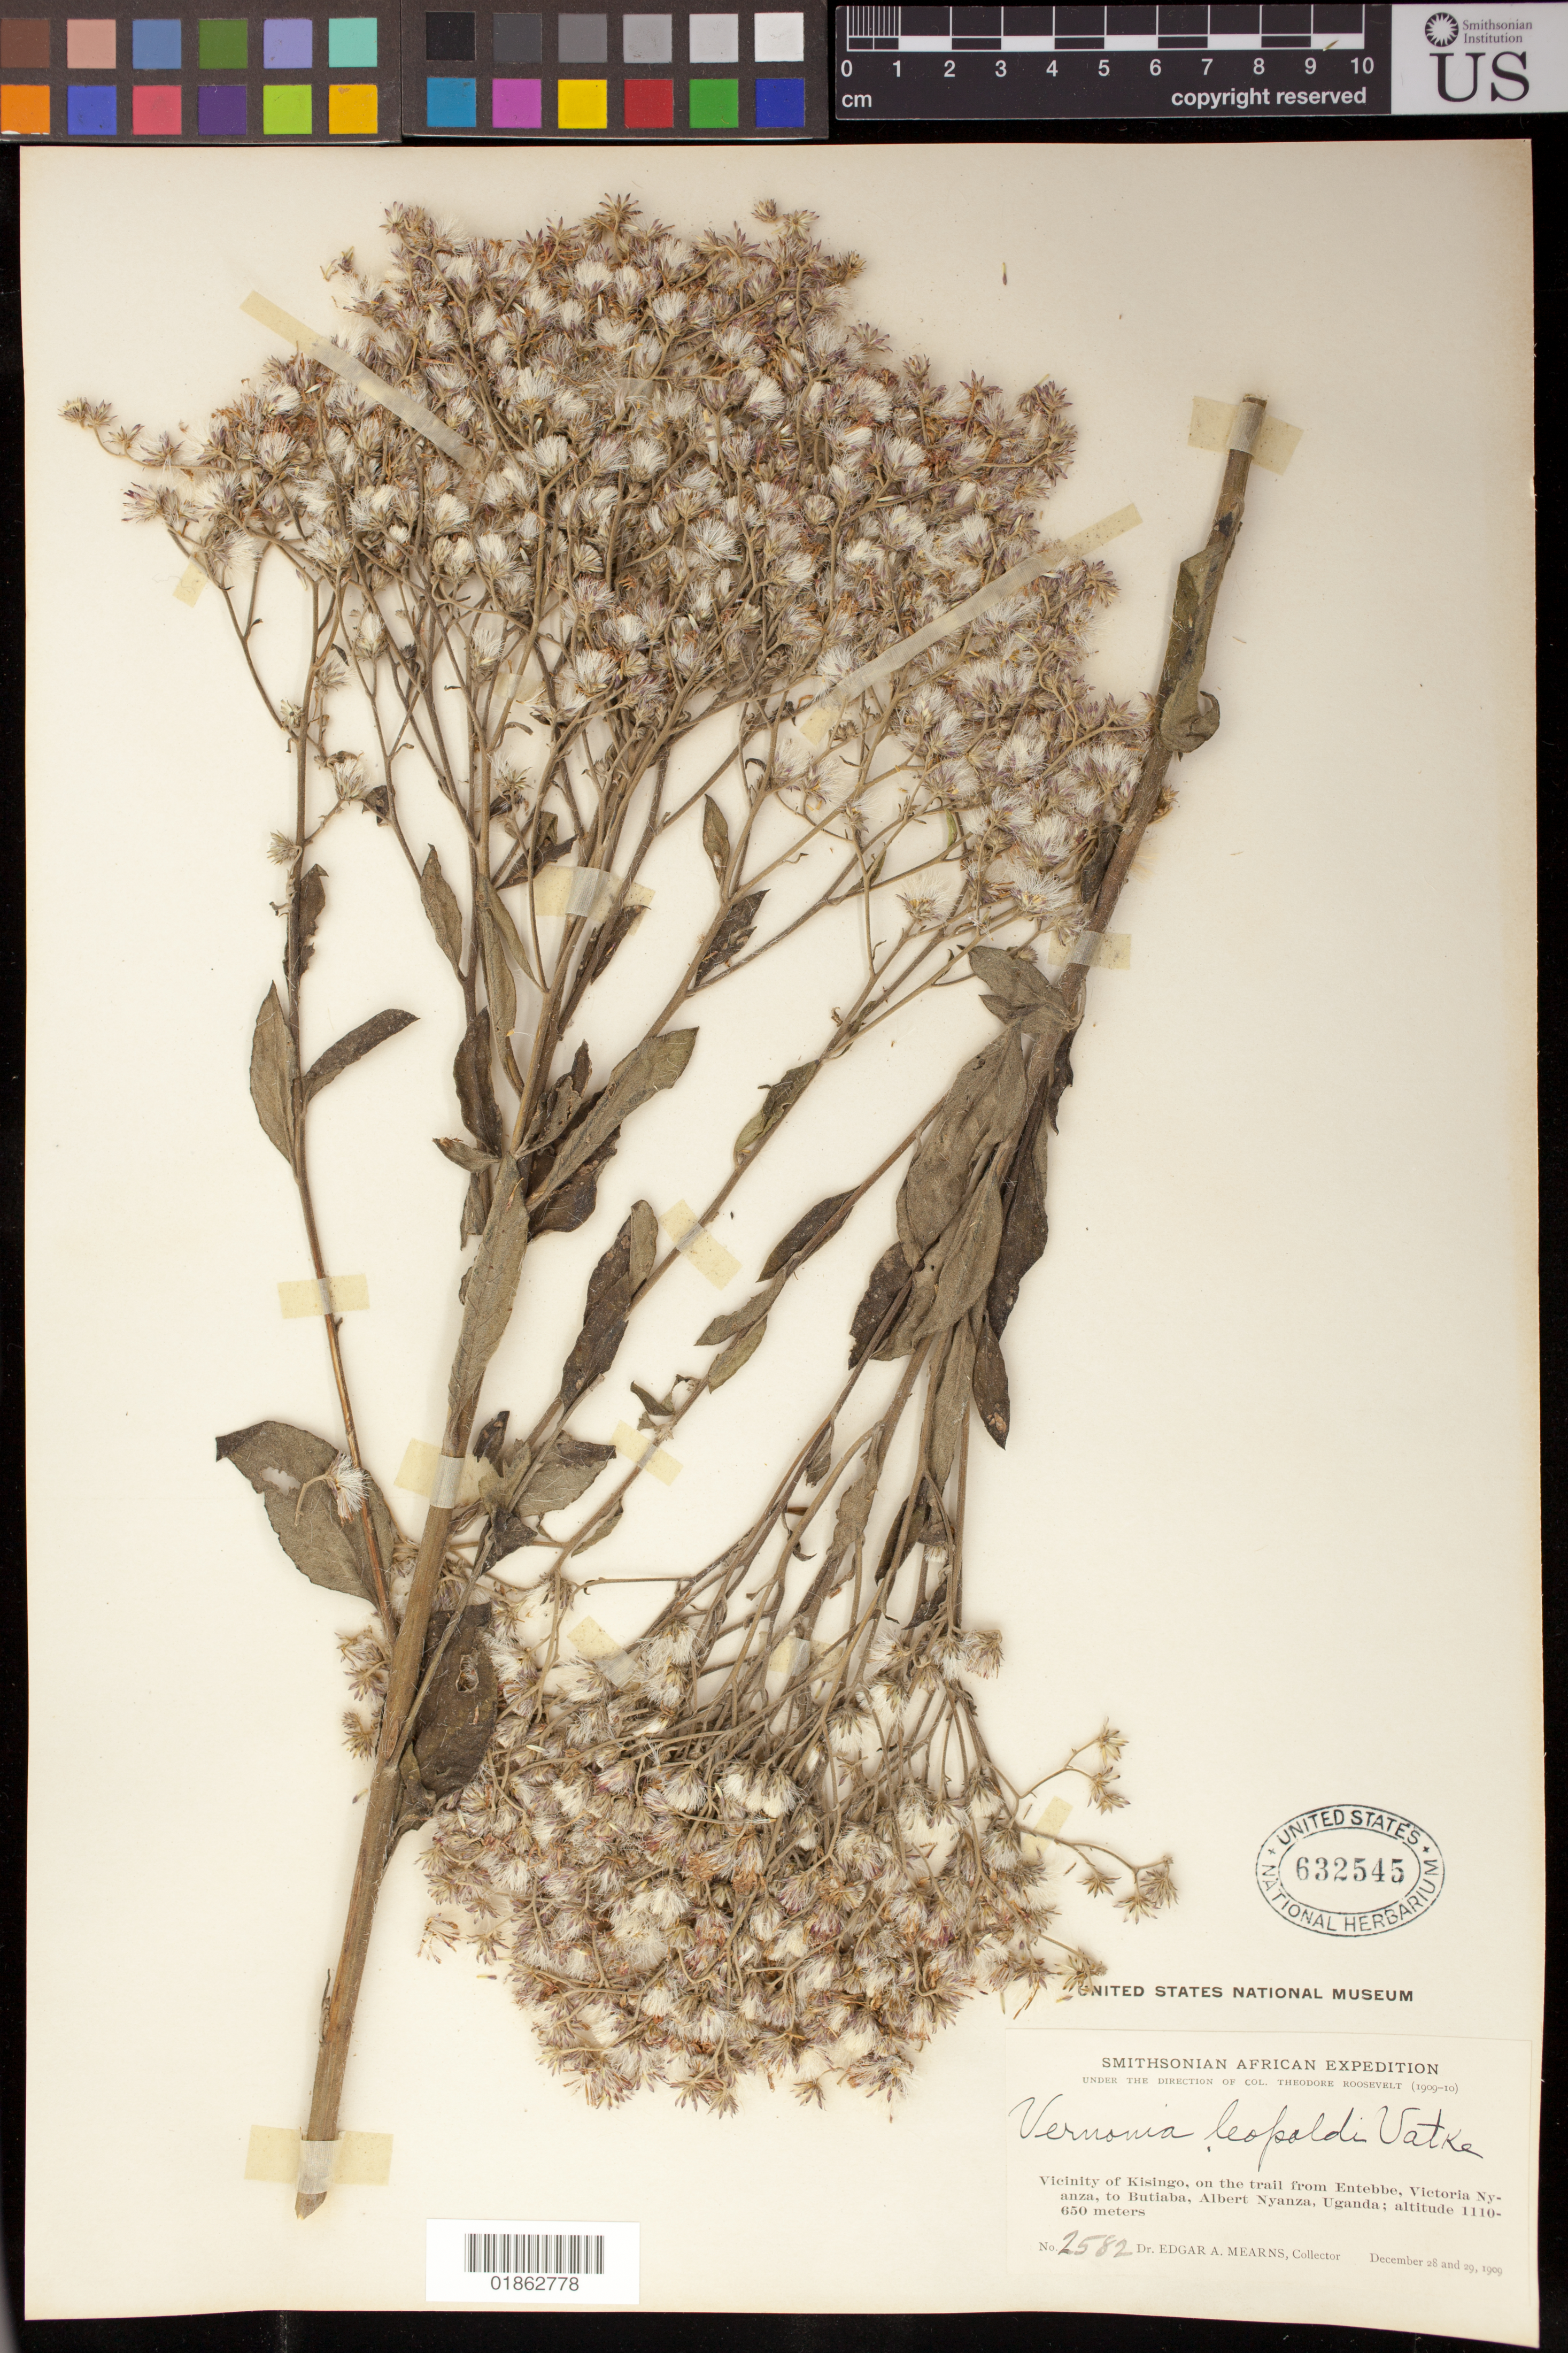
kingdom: Plantae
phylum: Tracheophyta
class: Magnoliopsida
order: Asterales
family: Asteraceae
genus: Vernonia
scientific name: Vernonia leopoldi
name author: Vatke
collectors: E. A. Mearns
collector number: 2582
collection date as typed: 28 Dec 1909 to 29 Dec 1909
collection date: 1909-12-28/1909-12-29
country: Uganda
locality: Vicinity of Kisingo, on the trail from Entebbe, Victoria Nyanza, to Butiaba, Albert Nyanza, Uganda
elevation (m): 1110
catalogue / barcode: US 632545